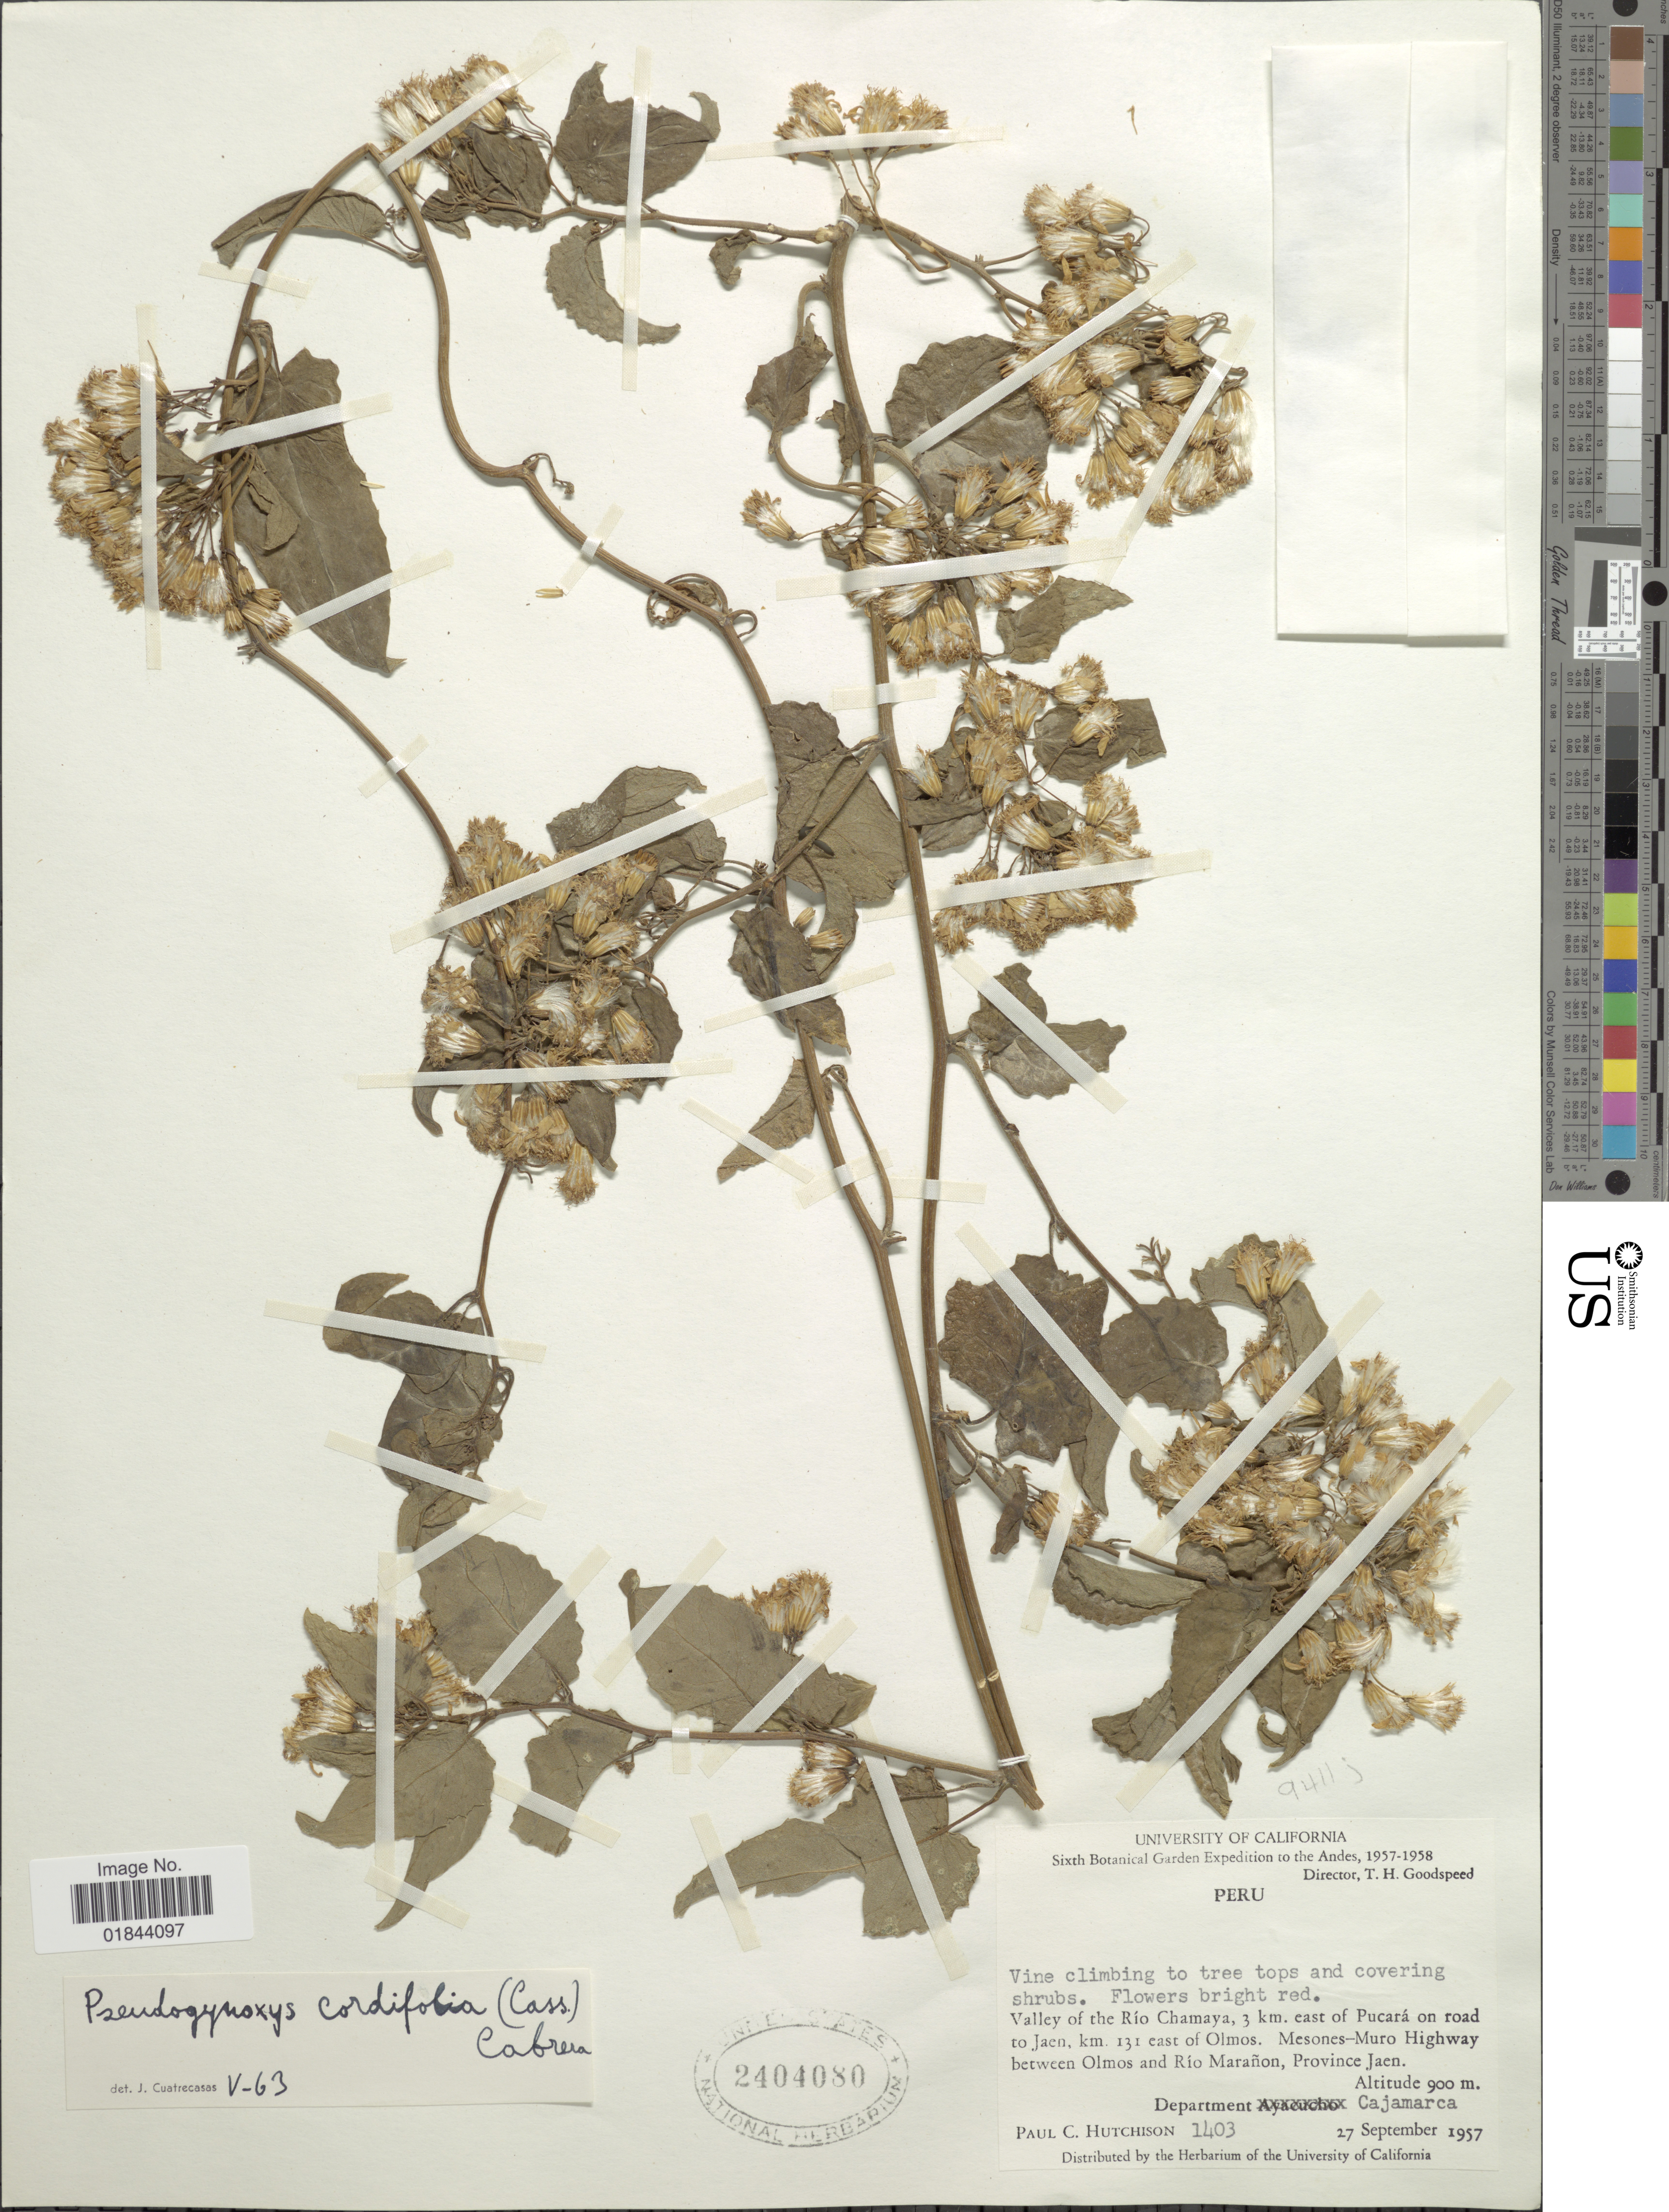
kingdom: Plantae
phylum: Tracheophyta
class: Magnoliopsida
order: Asterales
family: Asteraceae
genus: Pseudogynoxys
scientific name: Pseudogynoxys cordifolia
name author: (Cass.) Cabrera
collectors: P. C. Hutchison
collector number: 1403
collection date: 1957-09-27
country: Peru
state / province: Cajamarca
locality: Valley of the Río Chamaya, 3 km east of Pucará on road to Jaen, km 131 east of Olmos. Mesones-Muro Highway between Olmoas and Río Marañon, Province Jaen, Department Cajamarca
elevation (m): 900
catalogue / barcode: US 2404080